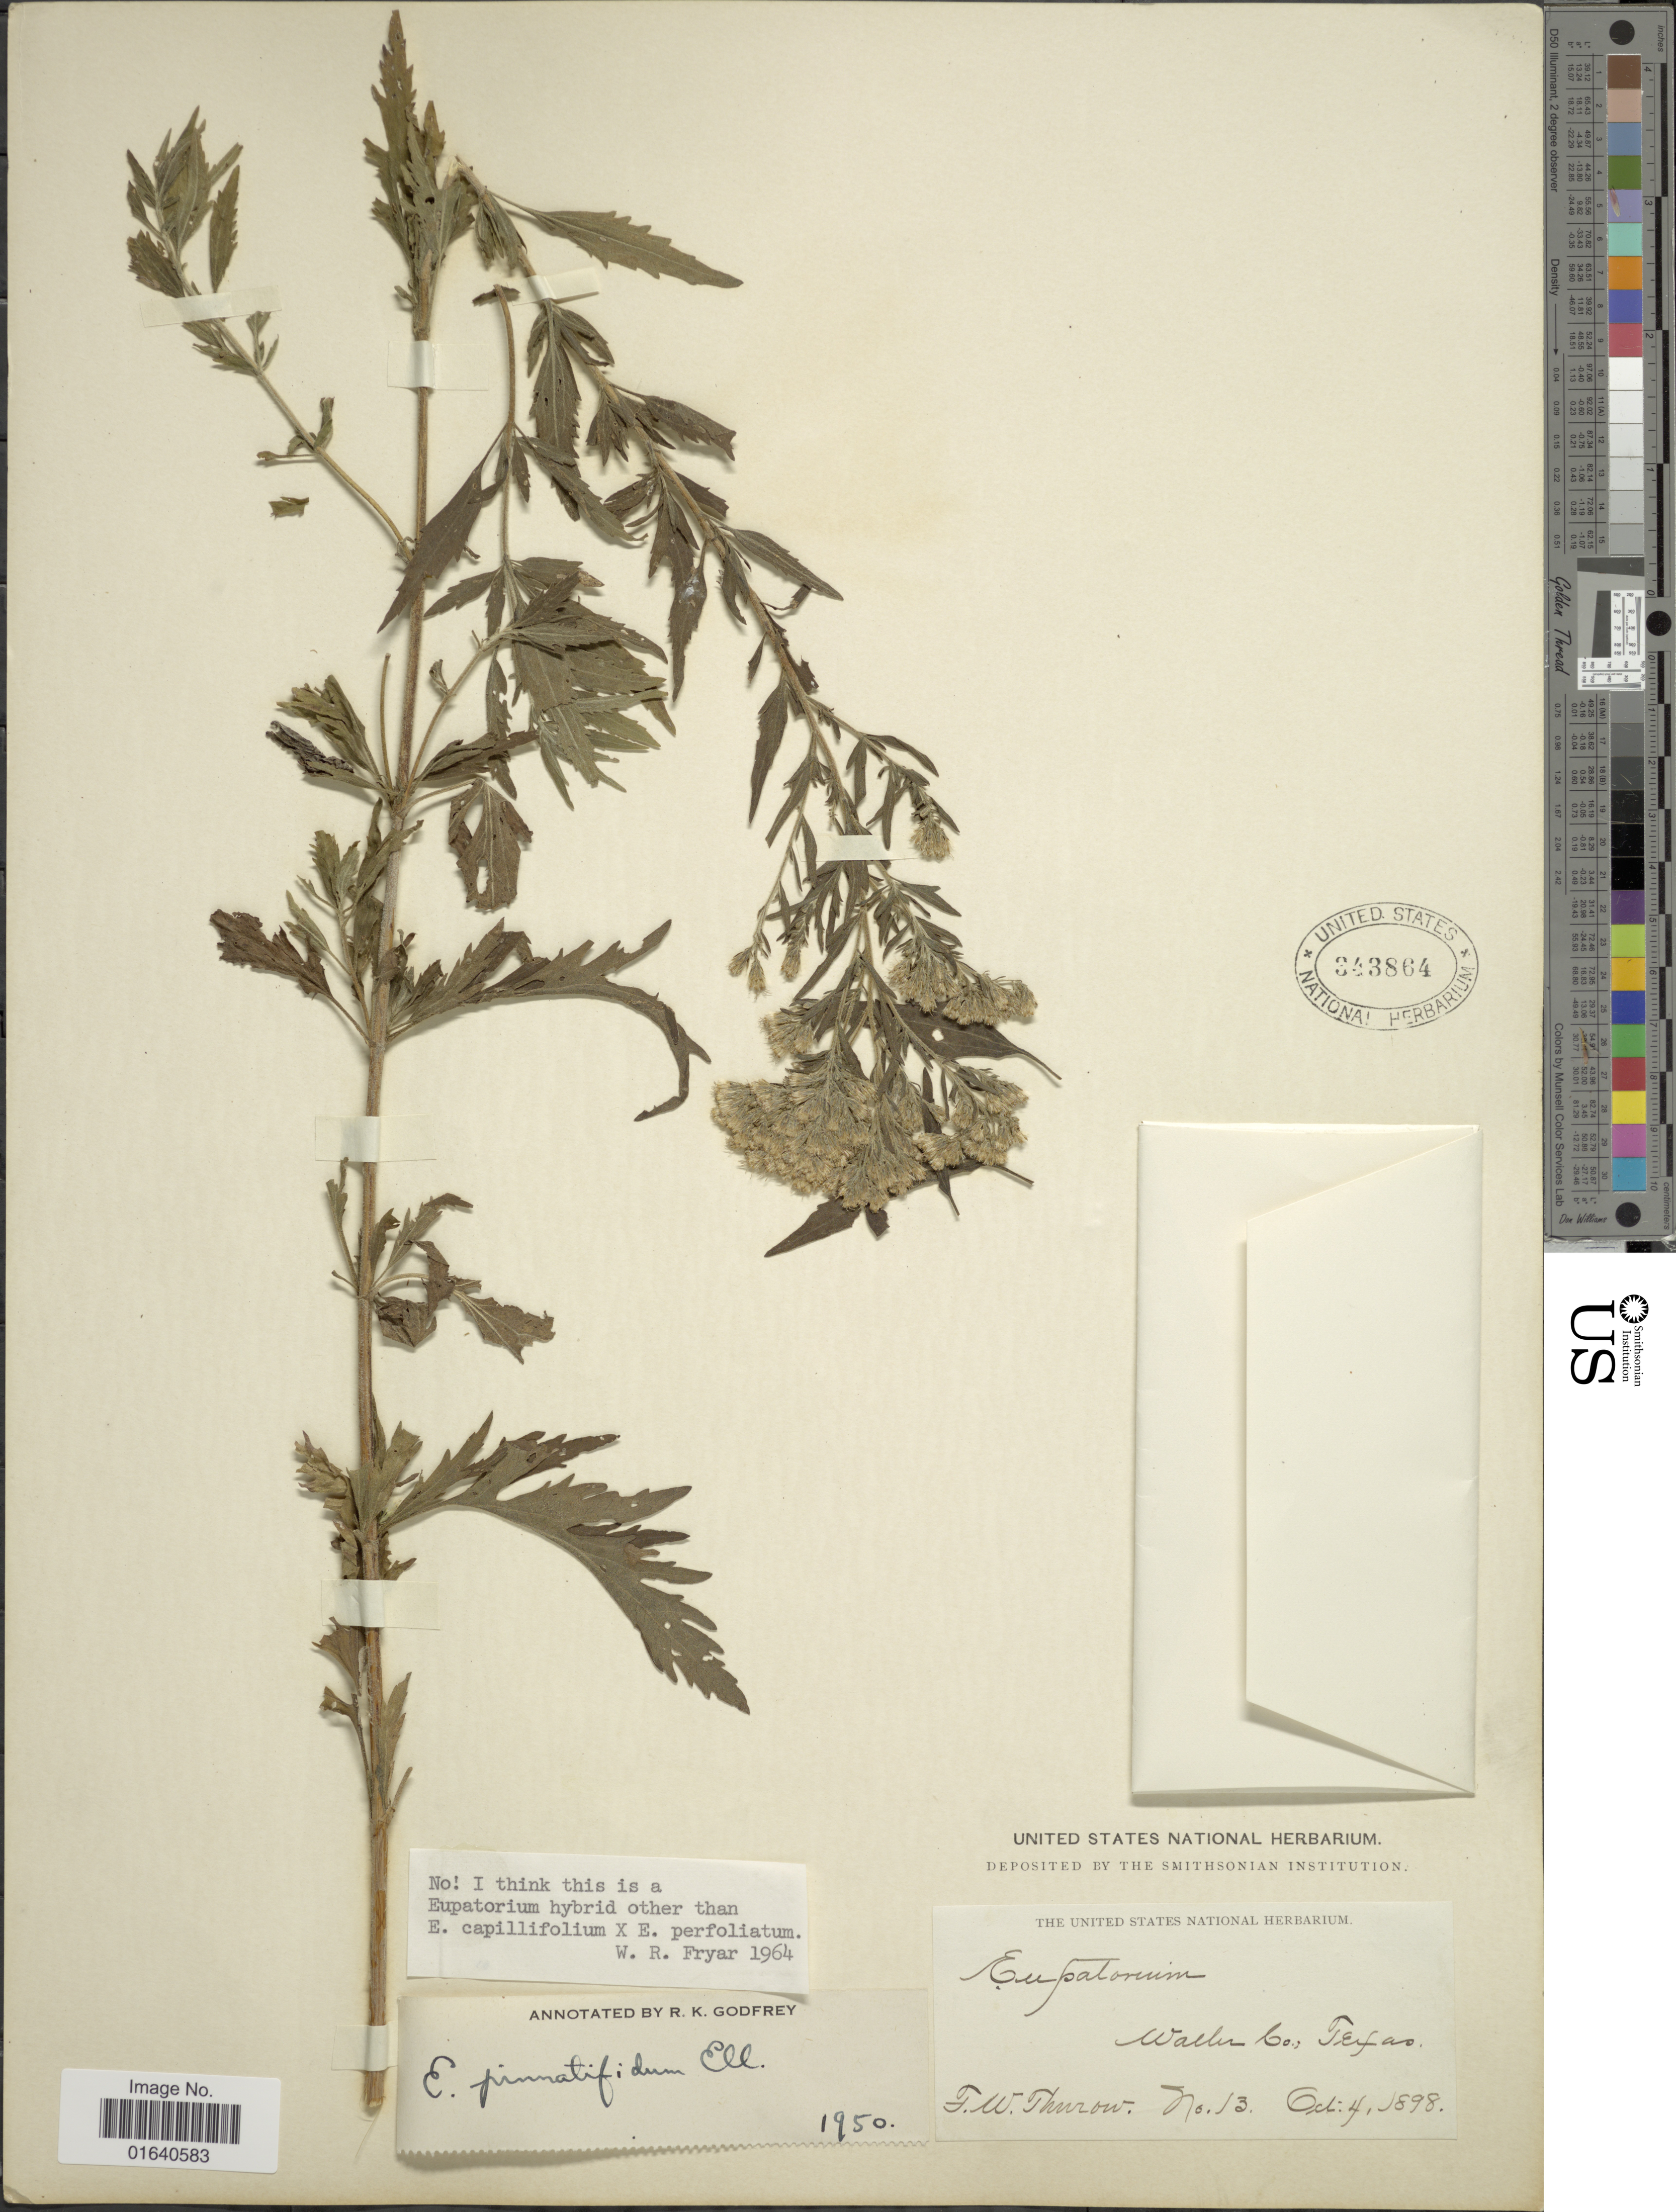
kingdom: Plantae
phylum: Tracheophyta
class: Magnoliopsida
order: Asterales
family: Asteraceae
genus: Eupatorium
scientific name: Eupatorium sp.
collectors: F. W. Thurow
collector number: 13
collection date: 1898-10-04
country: United States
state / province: Texas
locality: Walker Co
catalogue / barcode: US 343864